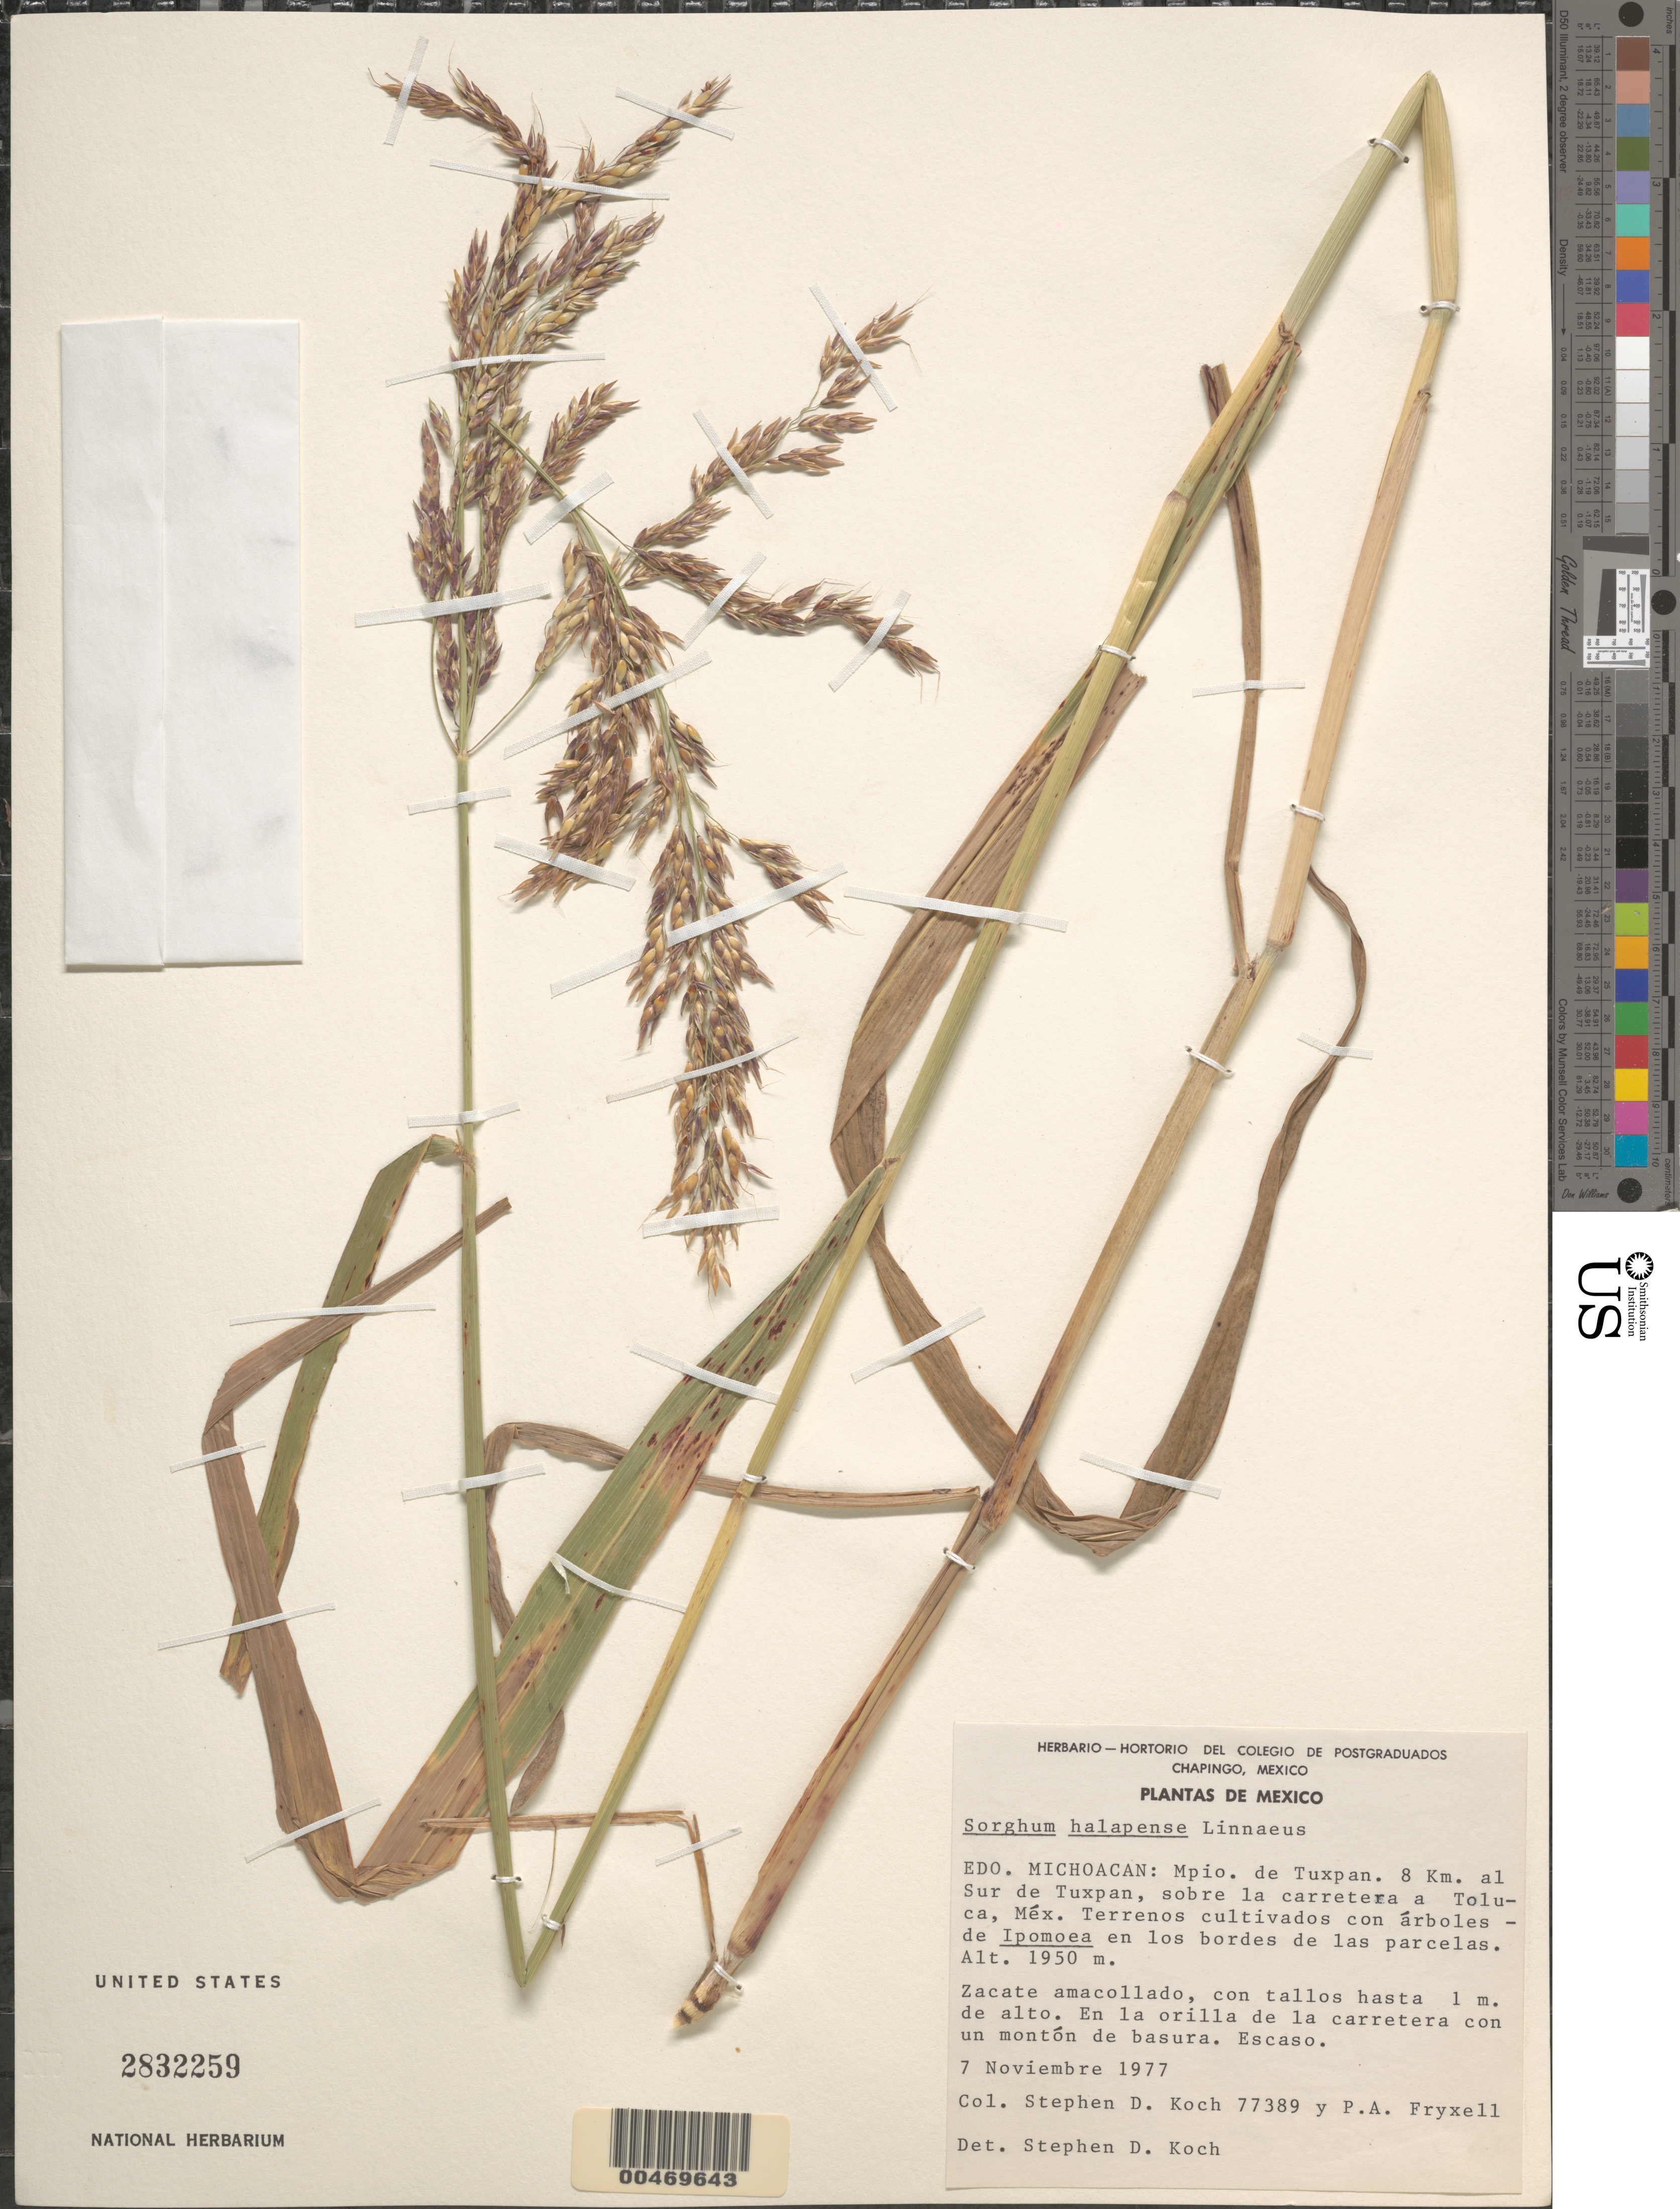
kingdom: Plantae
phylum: Tracheophyta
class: Liliopsida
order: Poales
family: Poaceae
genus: Sorghum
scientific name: Sorghum halepense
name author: (L.) Pers.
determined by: Koch, S. D.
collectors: S. D. Koch & P. A. Fryxell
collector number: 77389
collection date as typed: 7 Nov 1977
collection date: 1977-11-07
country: Mexico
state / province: Michoacán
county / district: Tuxpan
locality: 8 km S of Tuxpan, along the rd to Toluca, Mex.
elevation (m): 1950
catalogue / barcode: US 2832259